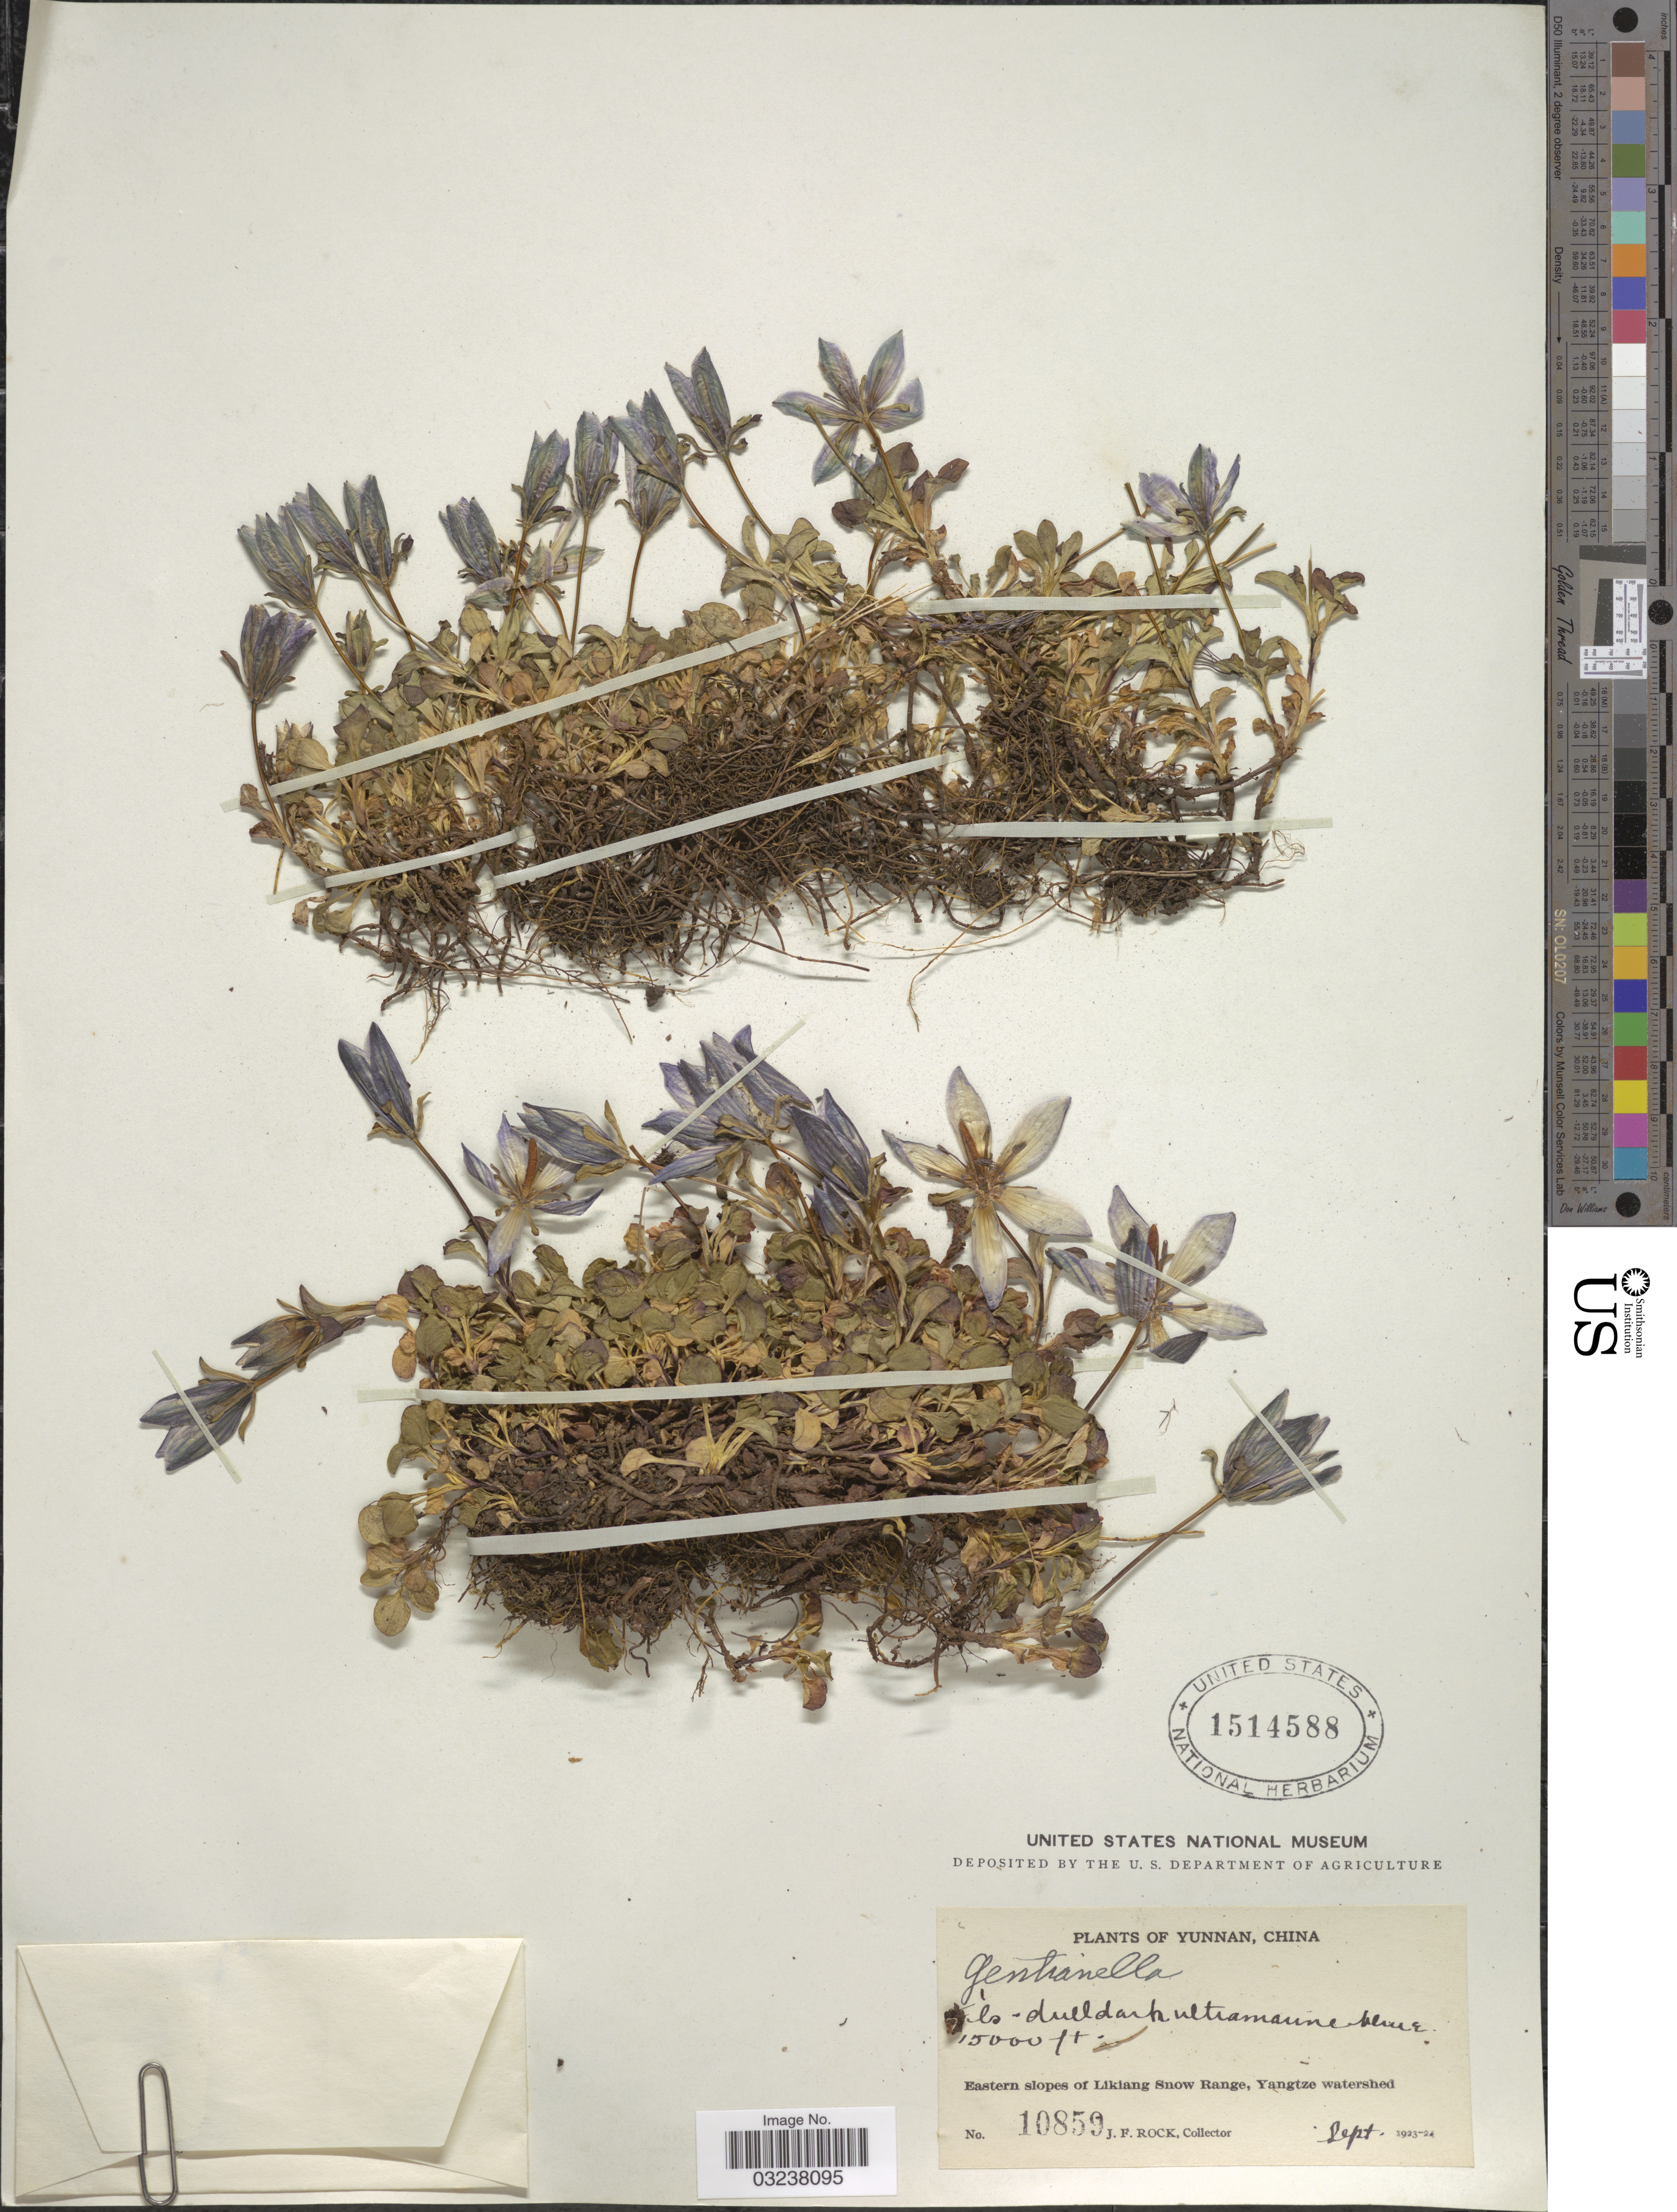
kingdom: Plantae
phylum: Tracheophyta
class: Magnoliopsida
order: Gentianales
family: Gentianaceae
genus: Gentianella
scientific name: Gentianella sp.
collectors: J. Rock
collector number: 10859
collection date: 1923-09/1924-09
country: China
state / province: Yunnan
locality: Eastern slopes of Likiang Snow Range, Yangtze watershed.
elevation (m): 4572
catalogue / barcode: US 1514588